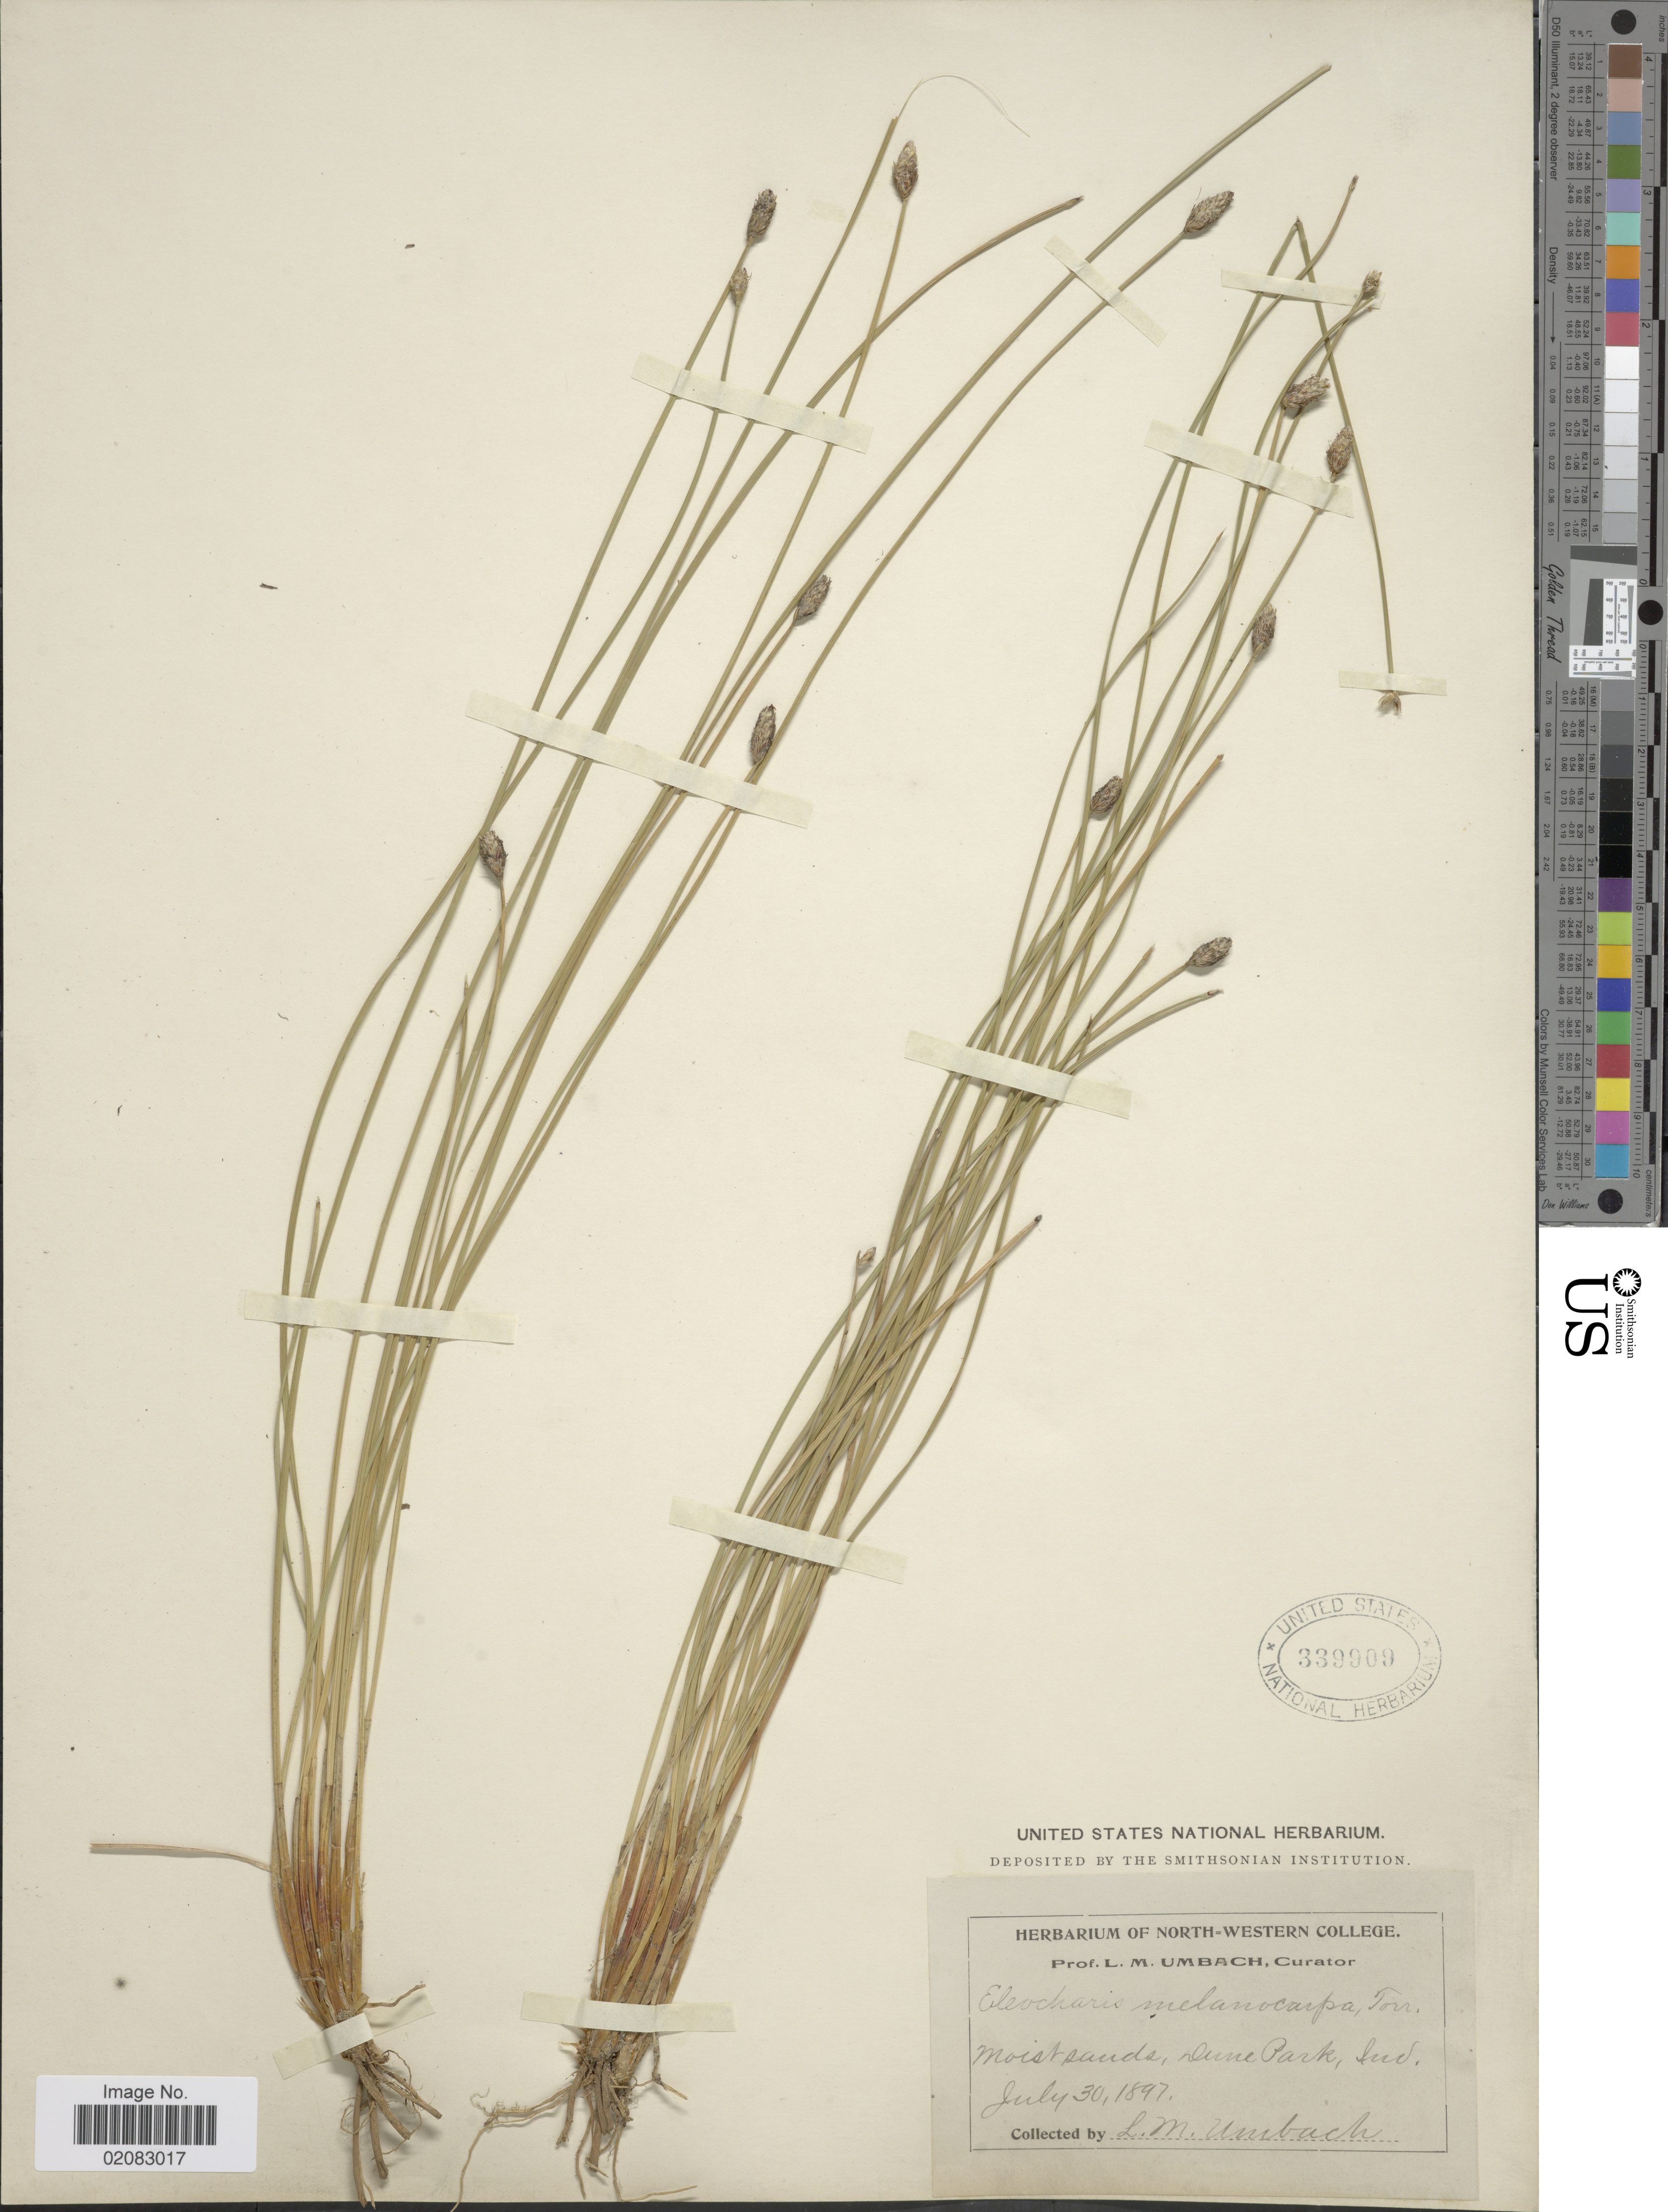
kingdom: Plantae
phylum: Tracheophyta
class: Liliopsida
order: Poales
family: Cyperaceae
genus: Eleocharis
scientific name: Eleocharis melanocarpa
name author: Torr.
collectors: L. M. Umbach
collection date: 1897-07-30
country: United States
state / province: Indiana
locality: Moist sands, Dune Park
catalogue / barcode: US 339909